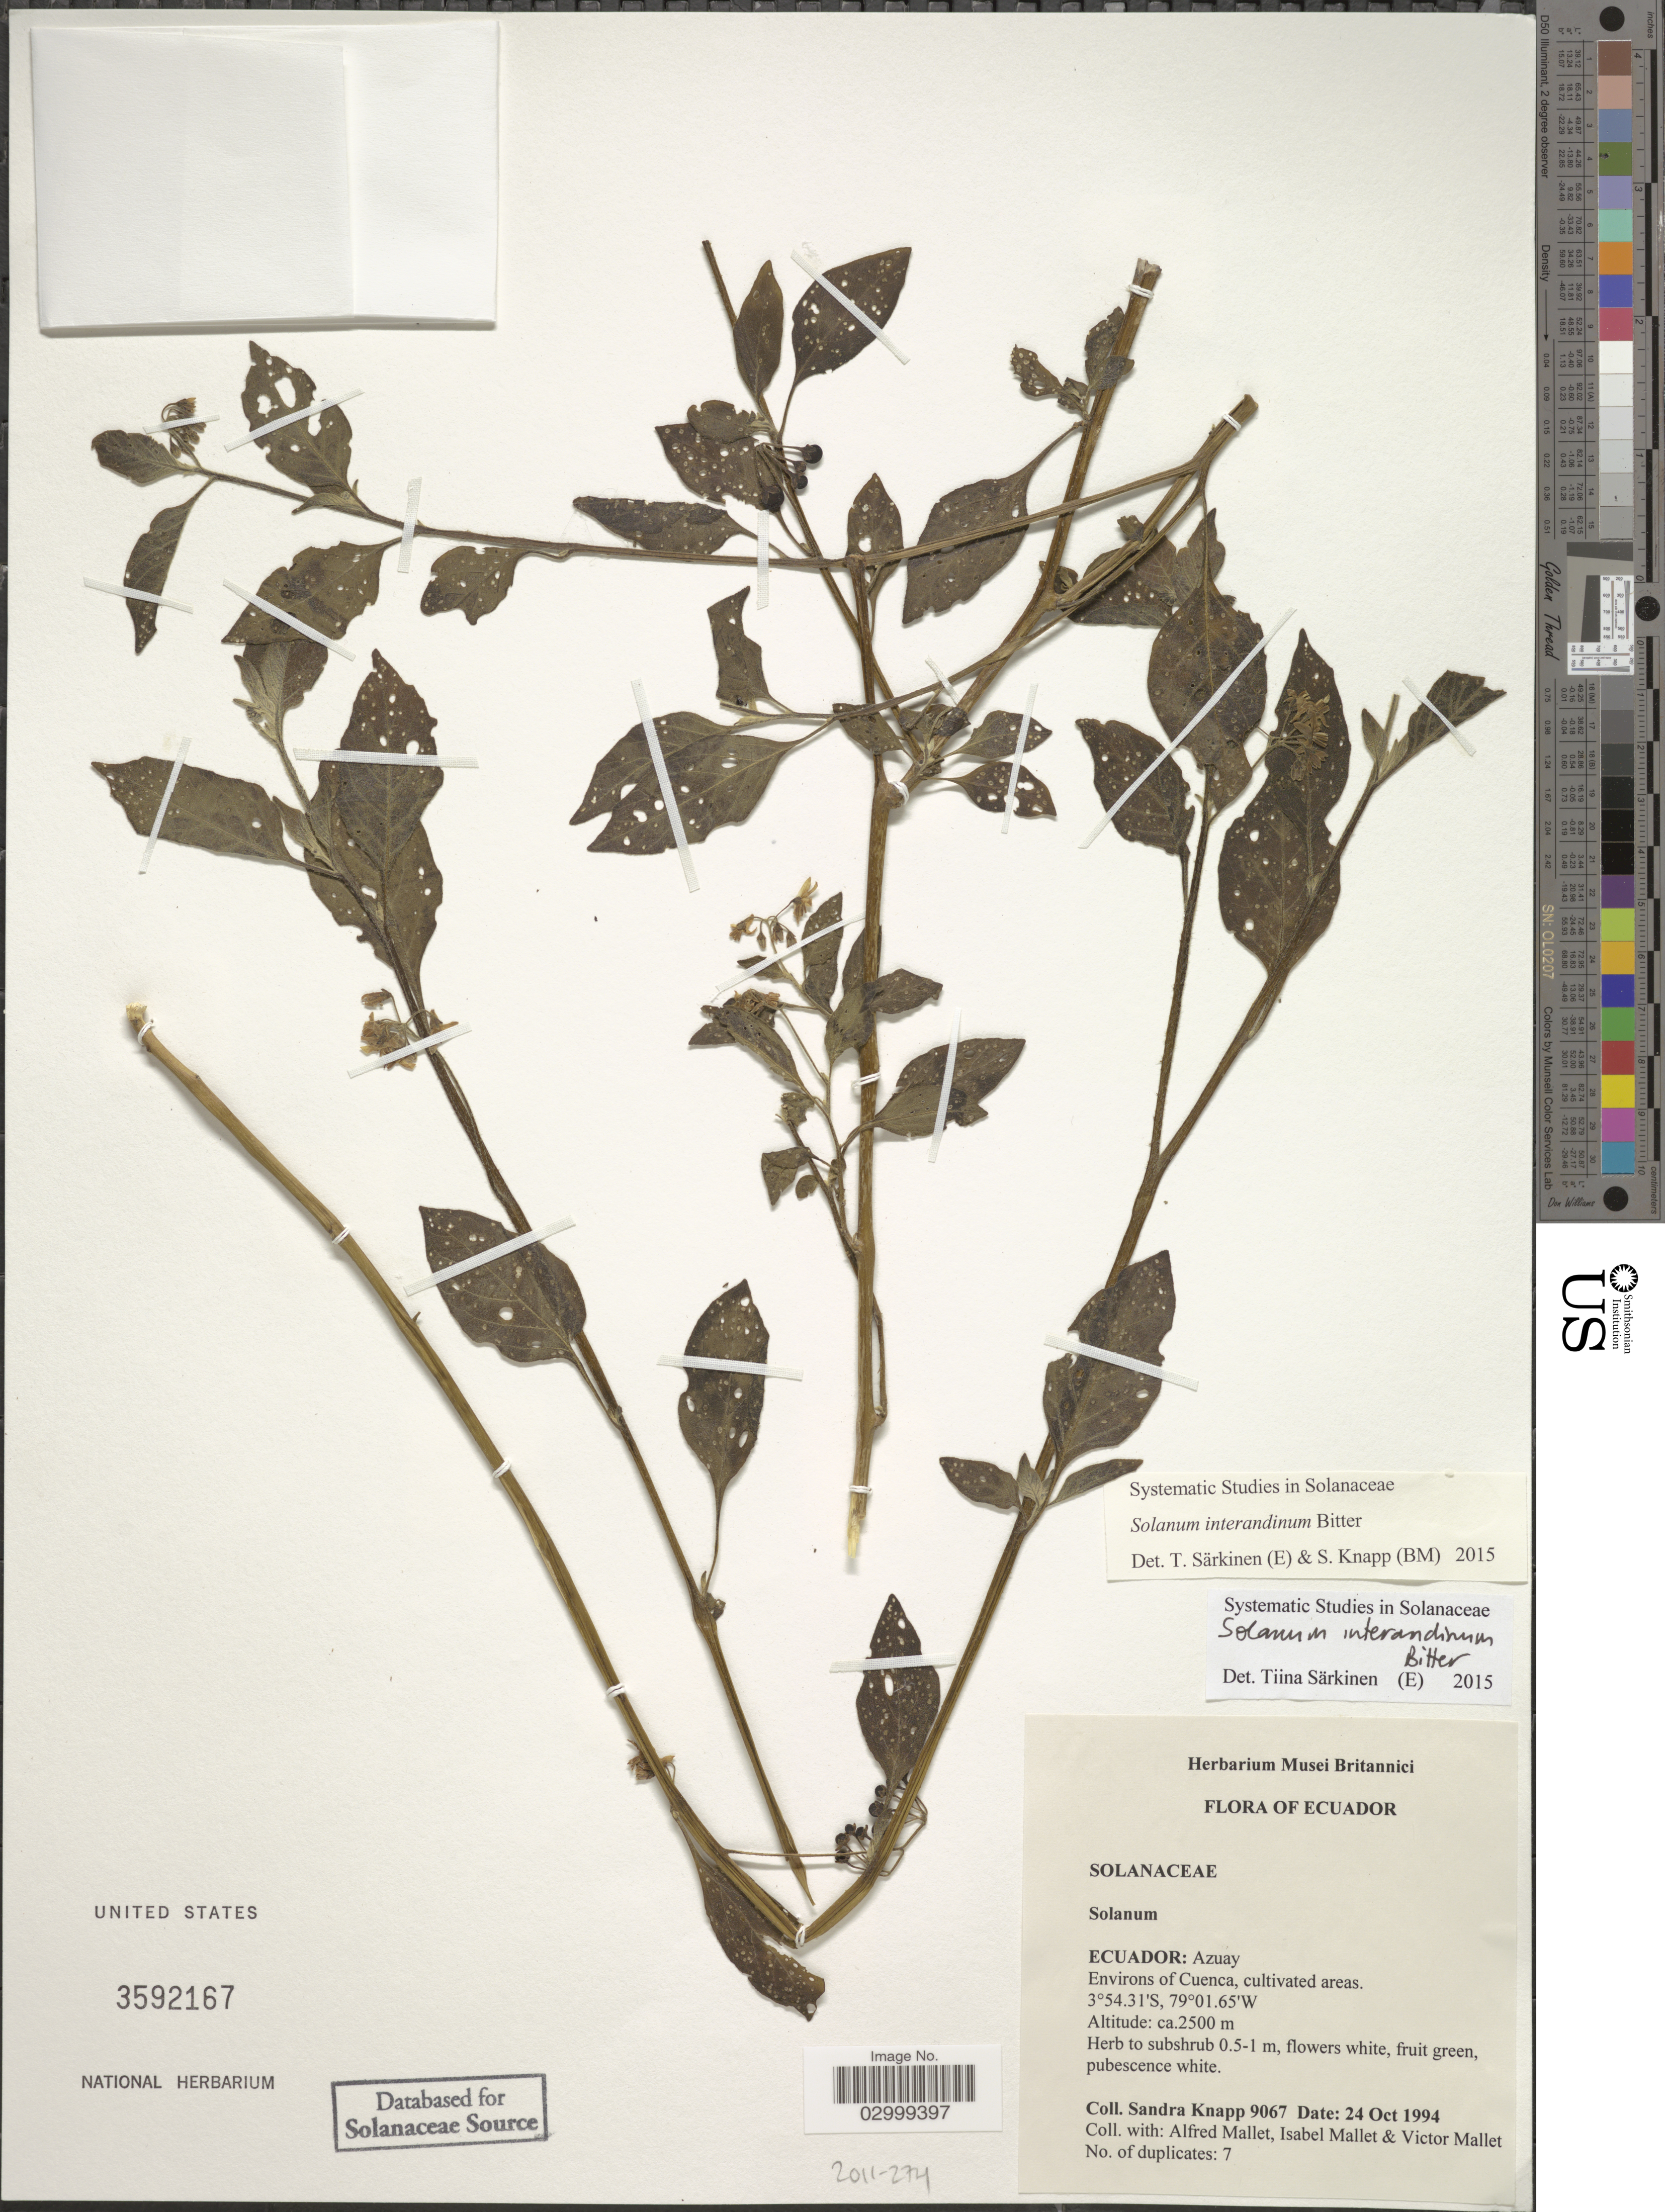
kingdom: Plantae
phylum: Tracheophyta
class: Magnoliopsida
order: Solanales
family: Solanaceae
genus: Solanum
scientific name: Solanum interandinum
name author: Bitter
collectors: S. Knapp, A. Mallet, I. Mallet & V. Mallet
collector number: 9067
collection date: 1994-10-24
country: Ecuador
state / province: Azuay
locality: Environs of Cuenca.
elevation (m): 2500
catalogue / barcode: US 3592167